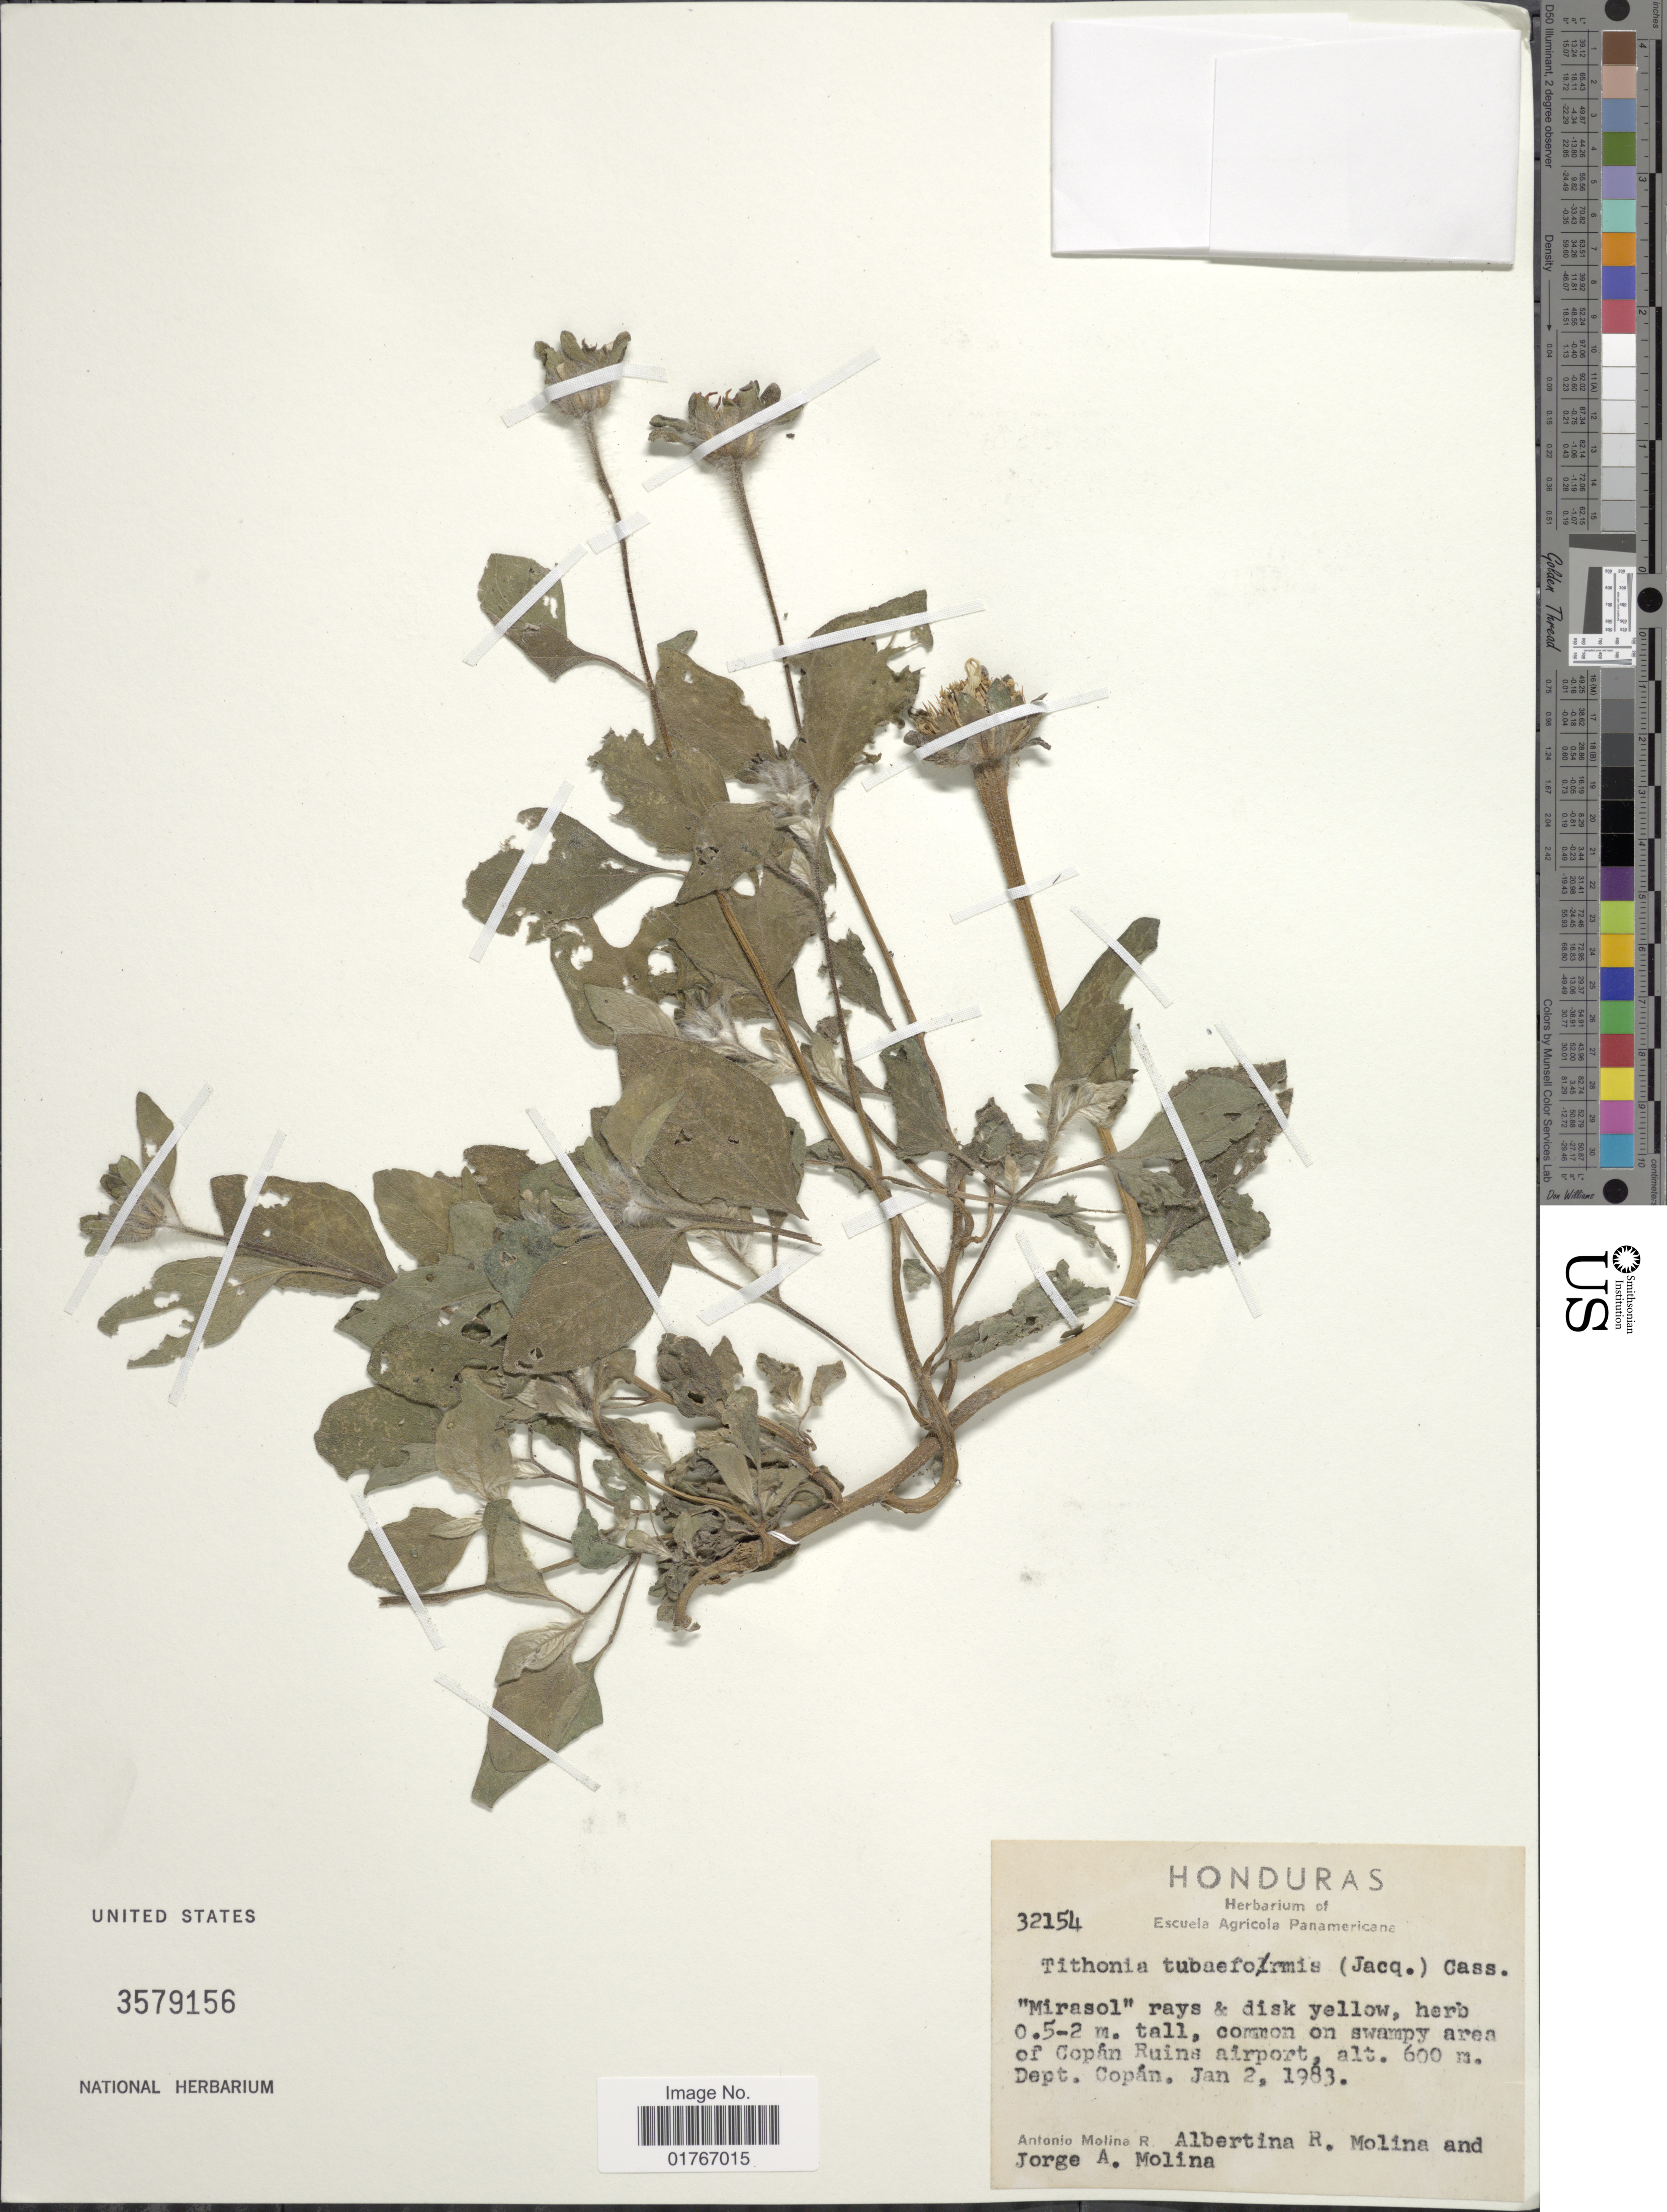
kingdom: Plantae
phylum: Tracheophyta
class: Magnoliopsida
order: Asterales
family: Asteraceae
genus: Tithonia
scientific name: Tithonia tubaeformis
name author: (Jacq.) Cass.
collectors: A. Molina R., A. R. Molina & J. A. Molina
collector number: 32154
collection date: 1983-01-02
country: Honduras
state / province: Copán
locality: Common on swampy area of Copán Ruins airport, Dept. Copán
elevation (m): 600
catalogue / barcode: US 3579156